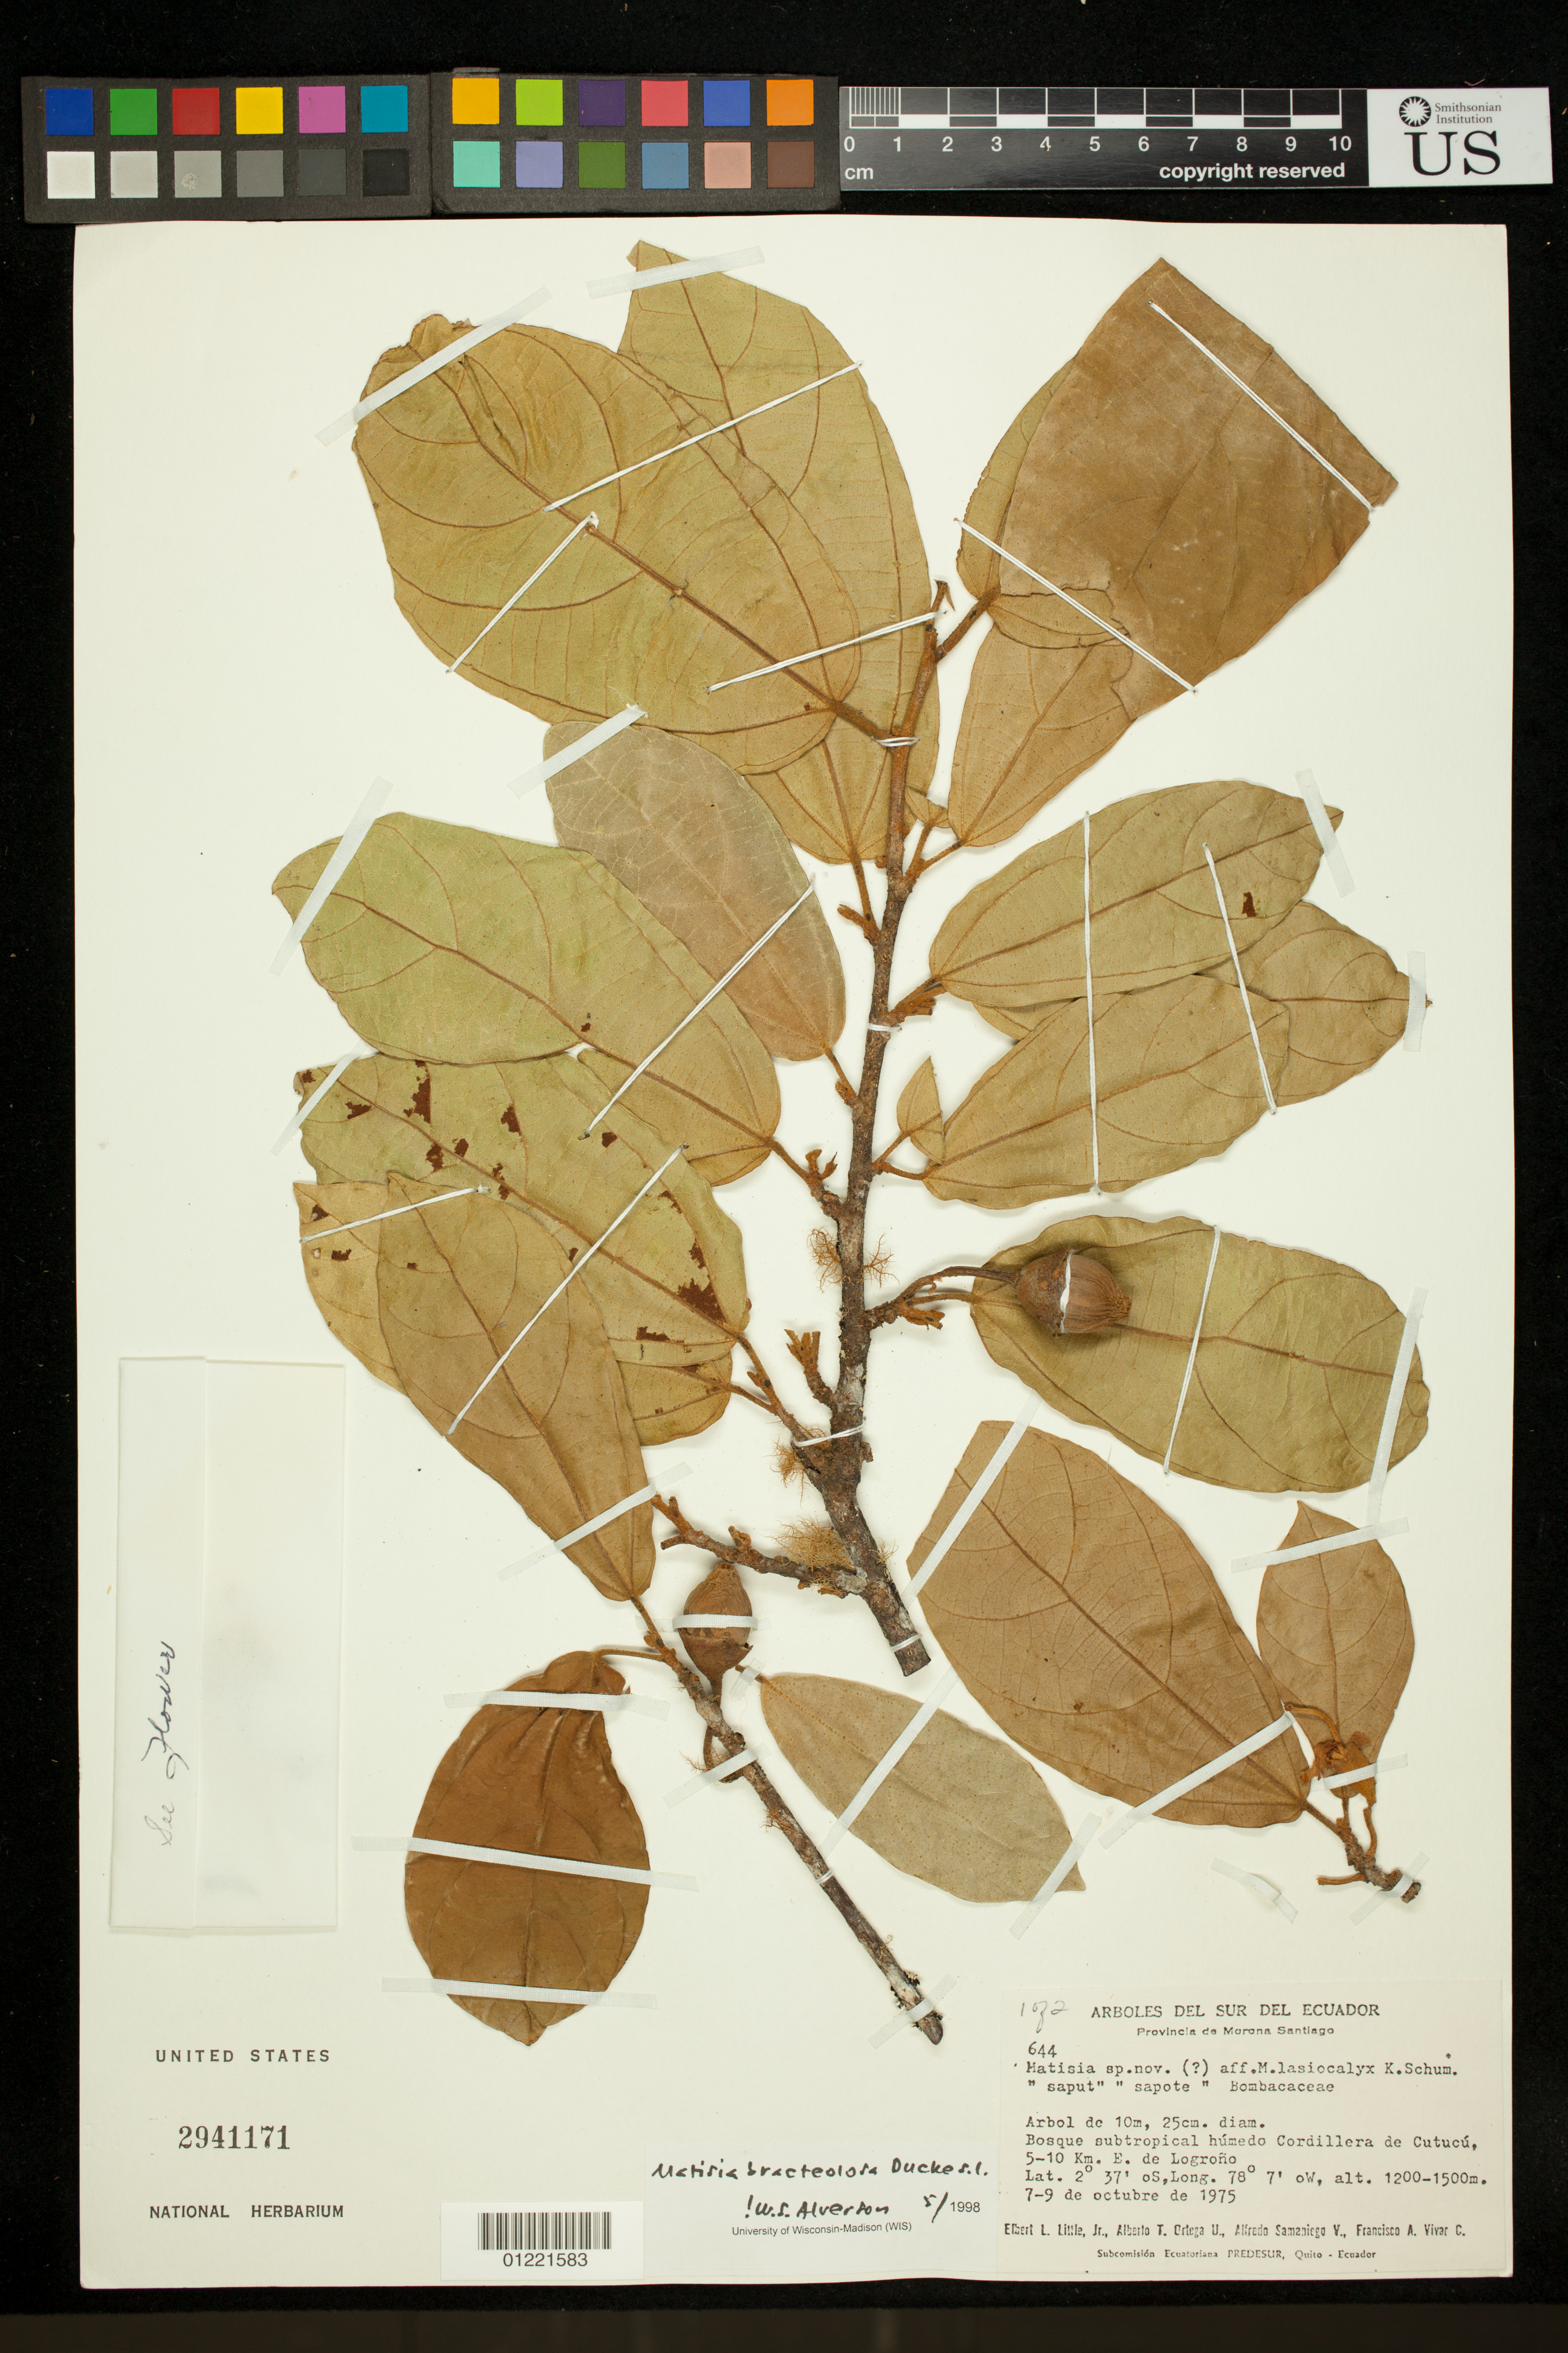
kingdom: Plantae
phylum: Tracheophyta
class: Magnoliopsida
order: Malvales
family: Malvaceae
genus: Matisia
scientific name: Matisia bracteolosa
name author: Ducke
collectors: E. L. Little, A. T. Ortega U., A. V. Samaniego & F. A. Vivar C.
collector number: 644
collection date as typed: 1975-10-07 to 1975-10-09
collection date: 1975-10-07/1975-10-09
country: Ecuador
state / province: Morona-Santiago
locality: Provincia de Morona Santiago: Bosque subtropical húmedo Cordillera de Cutucú, 5-10 Km. E. de Logroño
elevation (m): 1200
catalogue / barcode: US 2941171